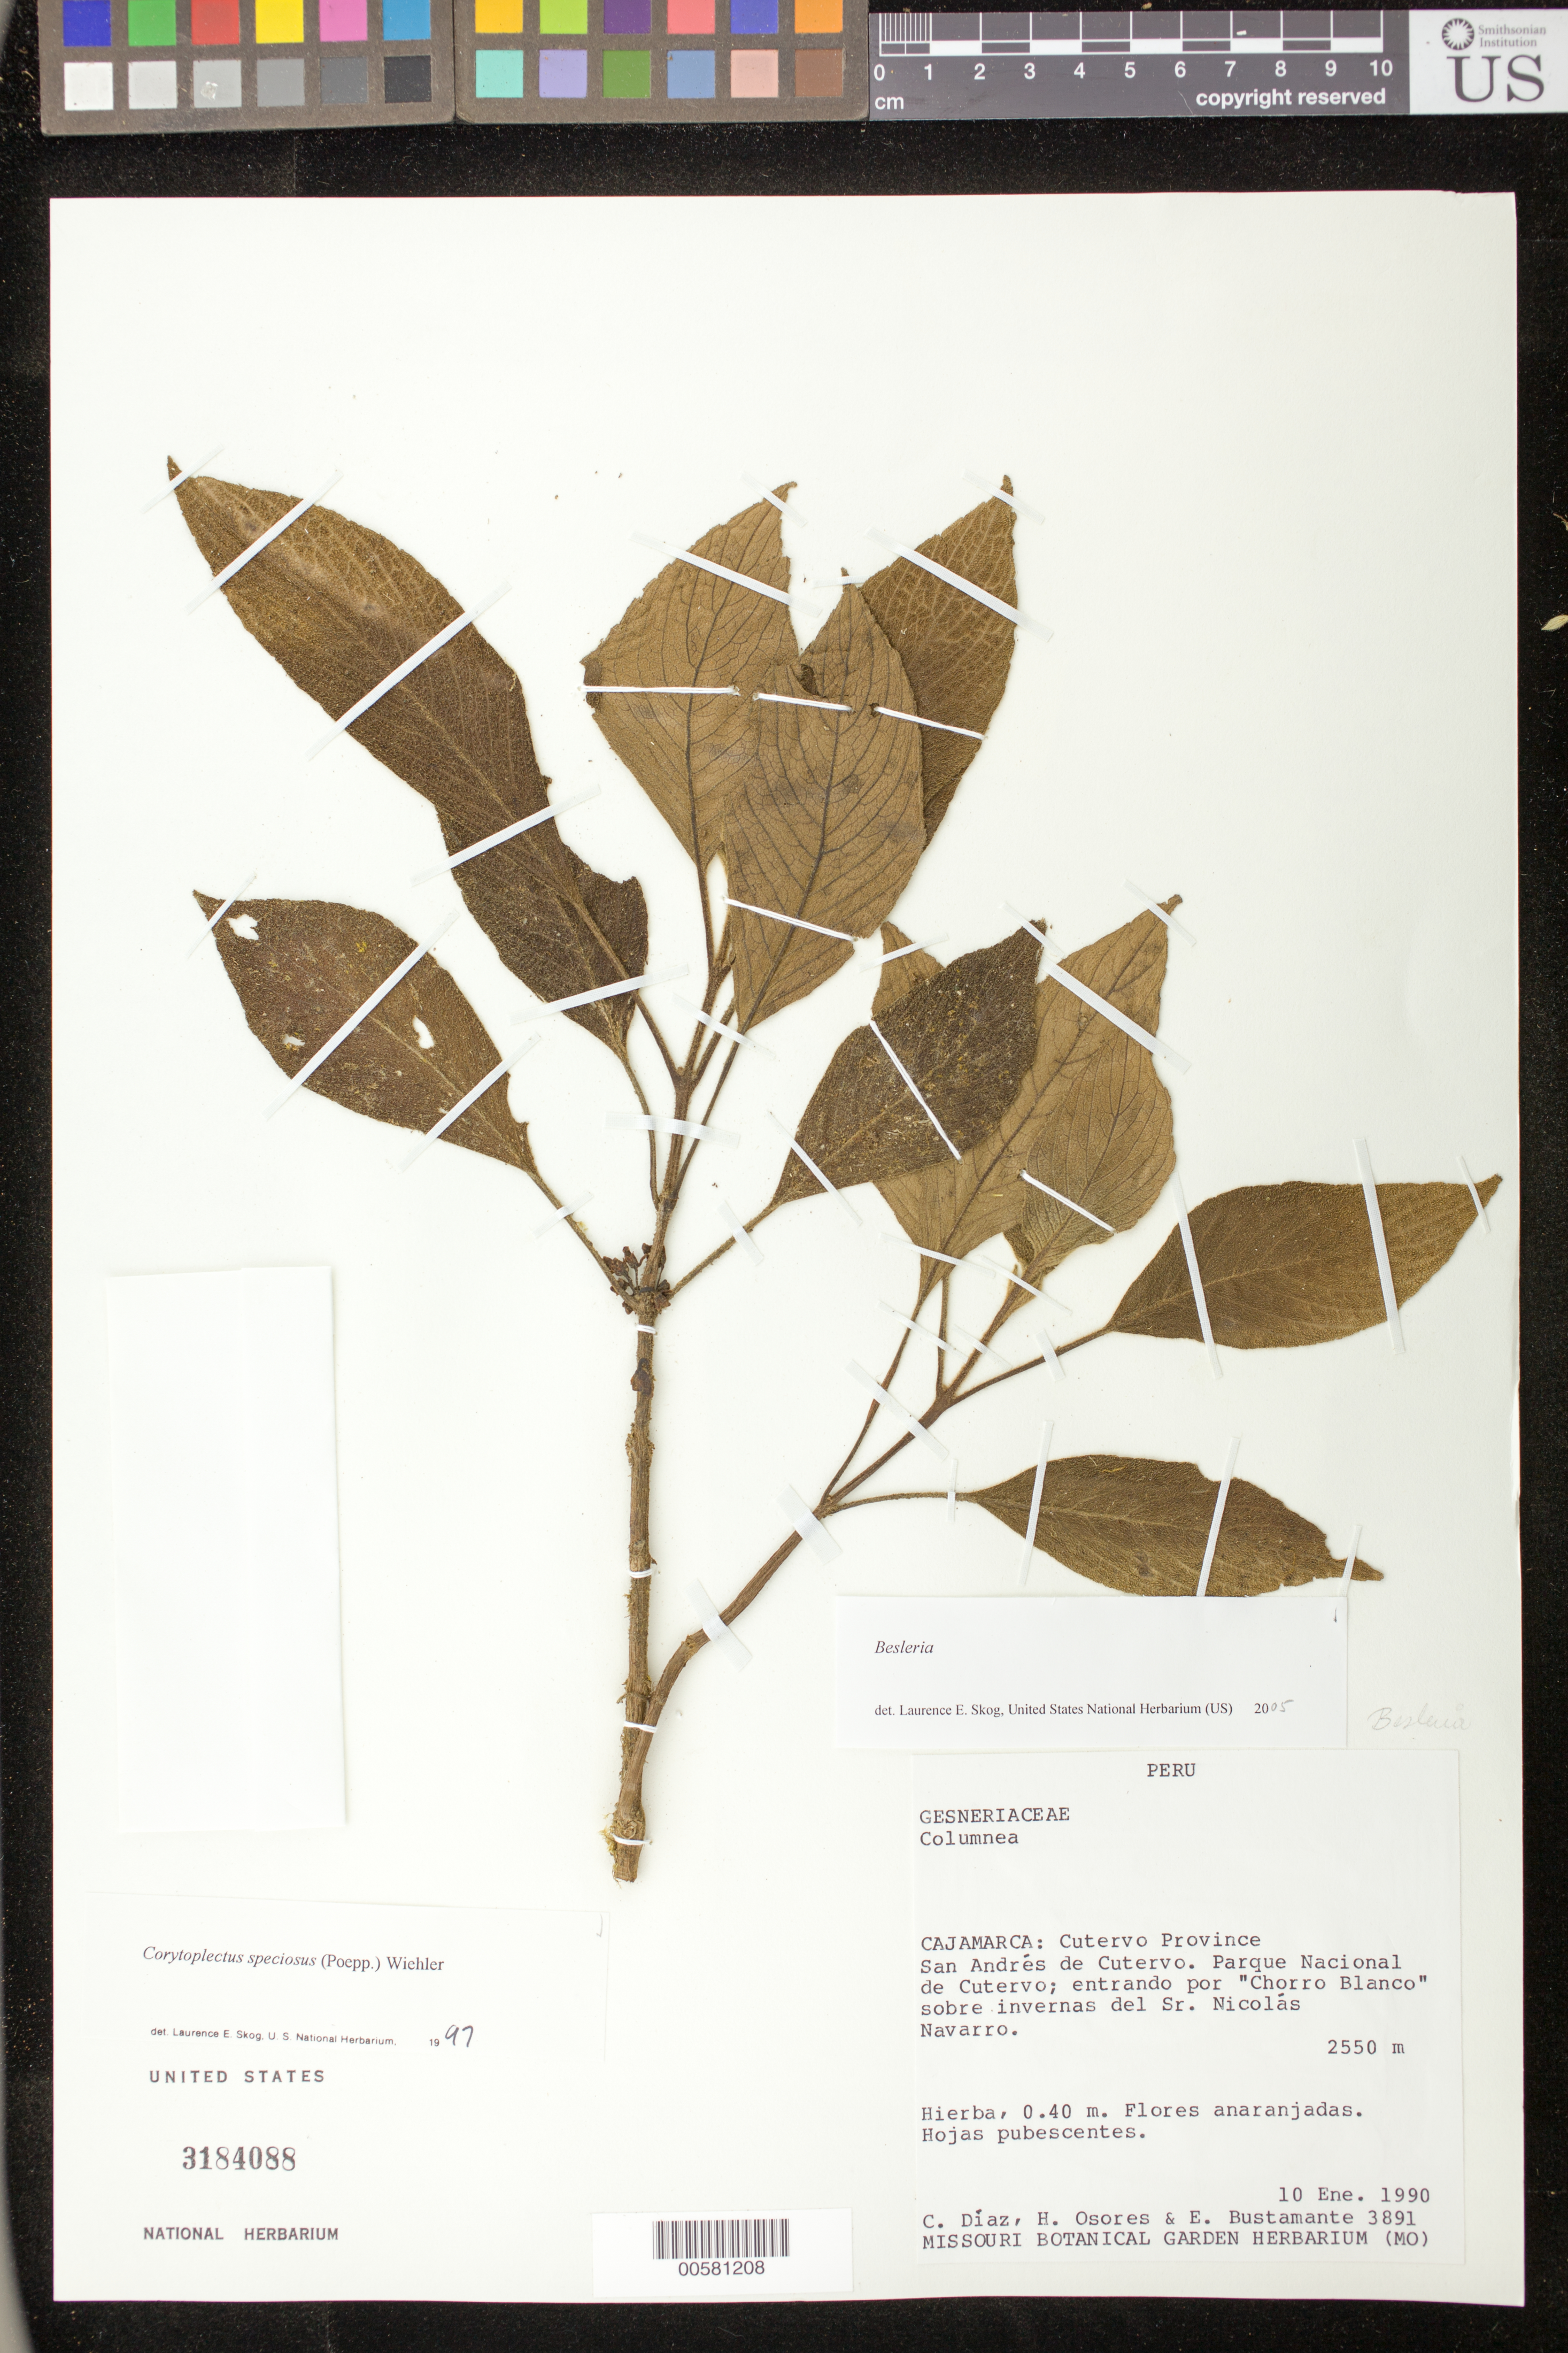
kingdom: Plantae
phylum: Tracheophyta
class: Magnoliopsida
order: Lamiales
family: Gesneriaceae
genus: Besleria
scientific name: Besleria sp.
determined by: Skog, Laurence E.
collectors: C. Díaz S., H. Osores & E. Bustamante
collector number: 3891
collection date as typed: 10 Jan 1990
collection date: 1990-01-10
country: Peru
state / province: Cajamarca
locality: Prov. Cutervo; San Andrés de Cutervo, Parque Nacional de Cutervo; entrando por "Chorro Blanco" sobre invernas del Sr. Nicolás Navarro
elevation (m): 2550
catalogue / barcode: US 3184088